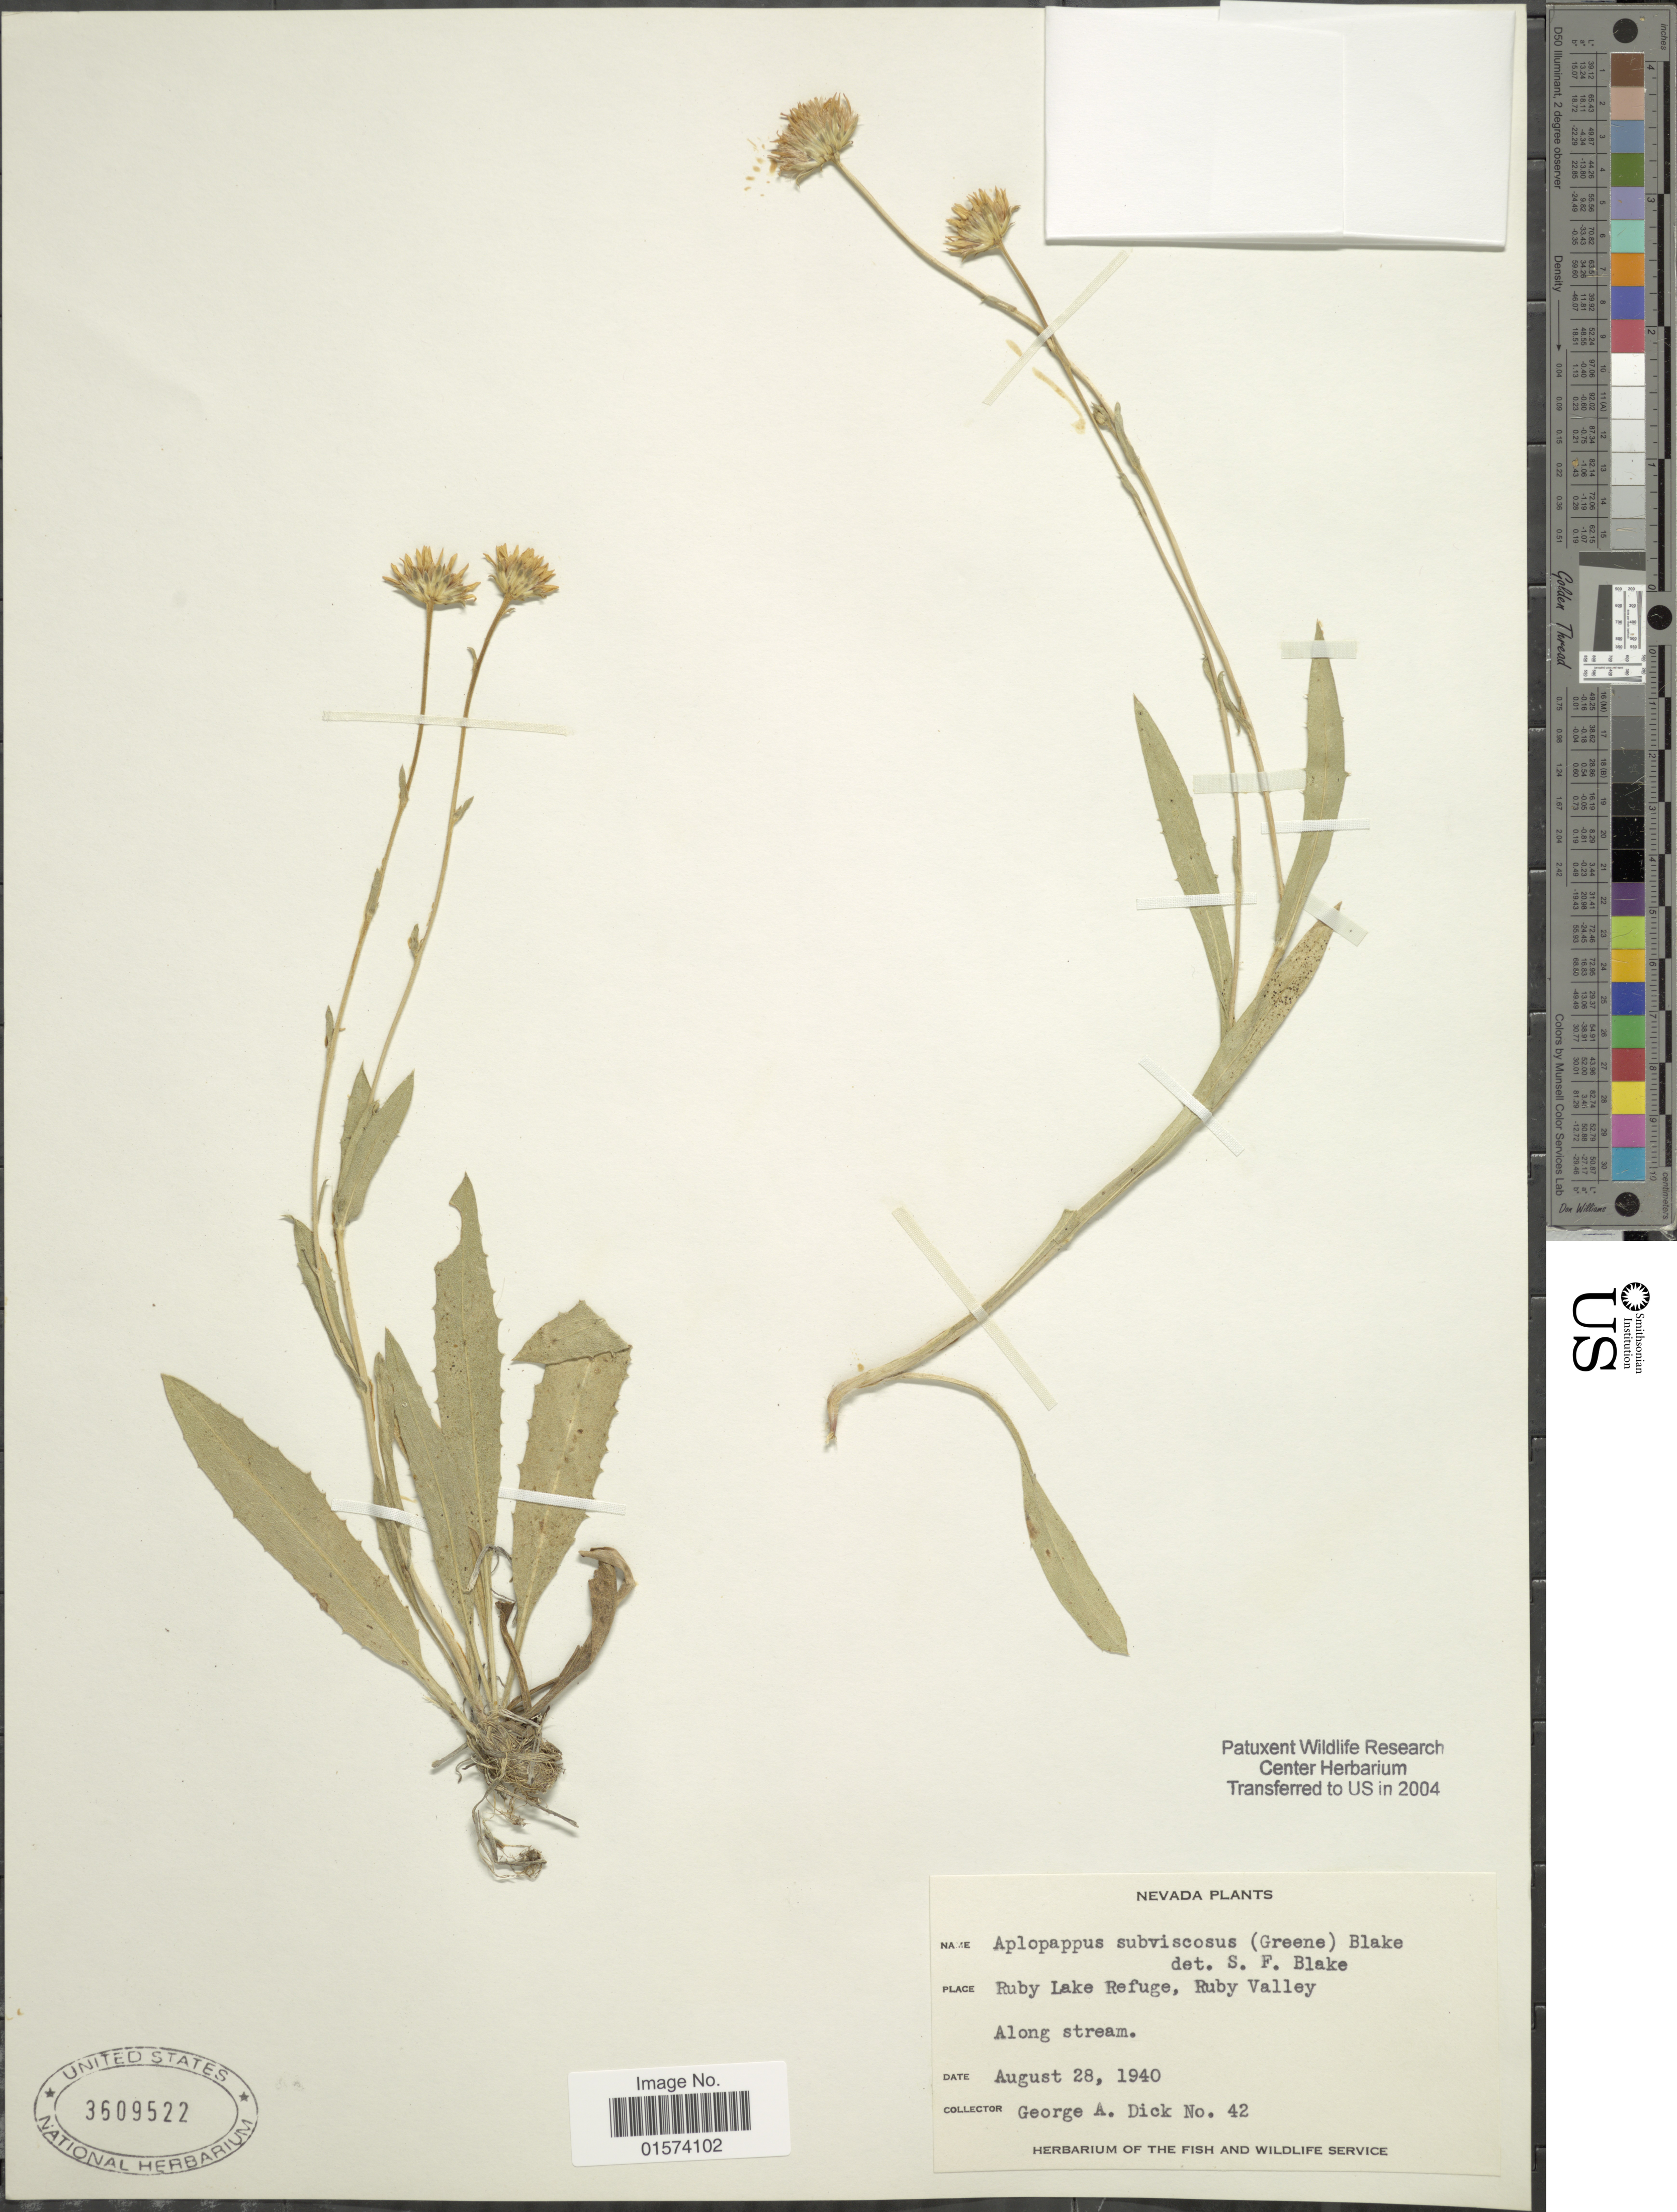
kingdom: Plantae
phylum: Tracheophyta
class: Magnoliopsida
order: Asterales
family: Asteraceae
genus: Pyrrocoma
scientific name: Pyrrocoma lanceolata var. lanceolata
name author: (Hook.) Greene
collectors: G. Dick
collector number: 42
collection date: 1940-08-28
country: United States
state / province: Nevada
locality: Ruby Lake Refuge, Ruby Valley, along stream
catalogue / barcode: US 3609522